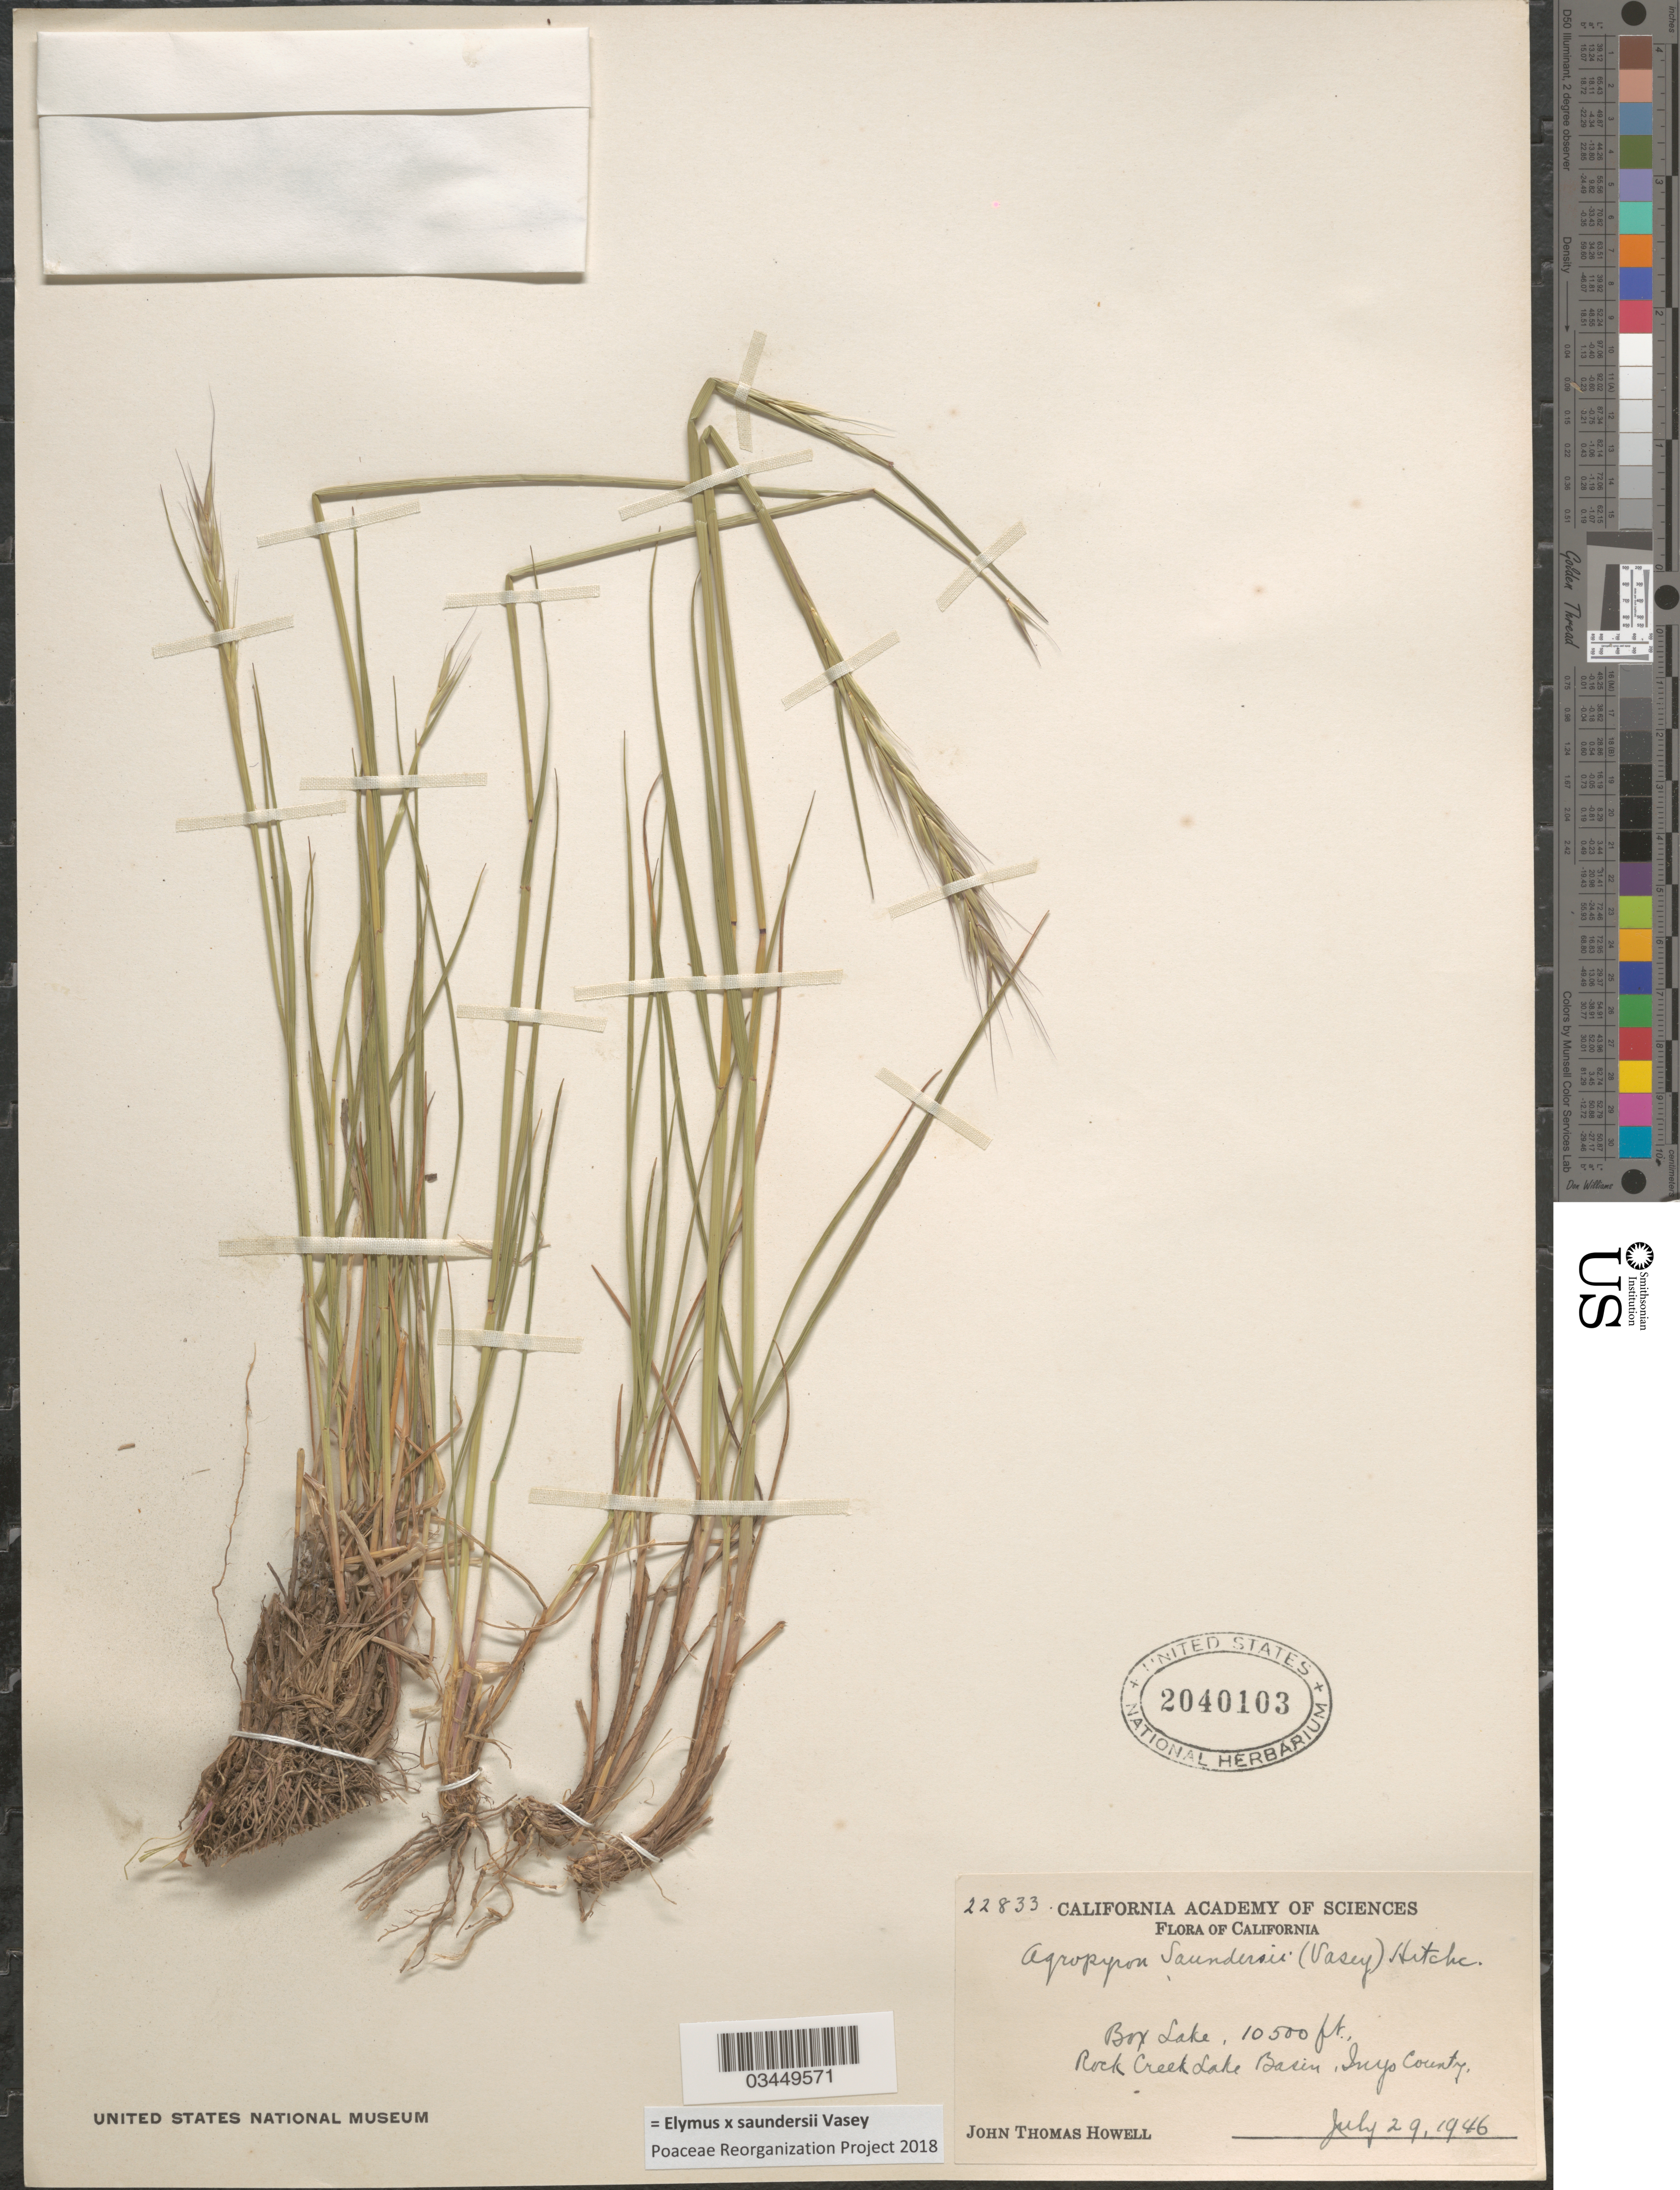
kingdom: Plantae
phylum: Tracheophyta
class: Liliopsida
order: Poales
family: Poaceae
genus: Elymus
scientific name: Elymus x saundersii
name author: Vasey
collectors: J. T. Howell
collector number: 22833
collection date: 1946-07-29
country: United States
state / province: California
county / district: Inyo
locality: Box Lake. Rock Creek Lake Basin, Inyo County.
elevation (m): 3200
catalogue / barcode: US 2040103